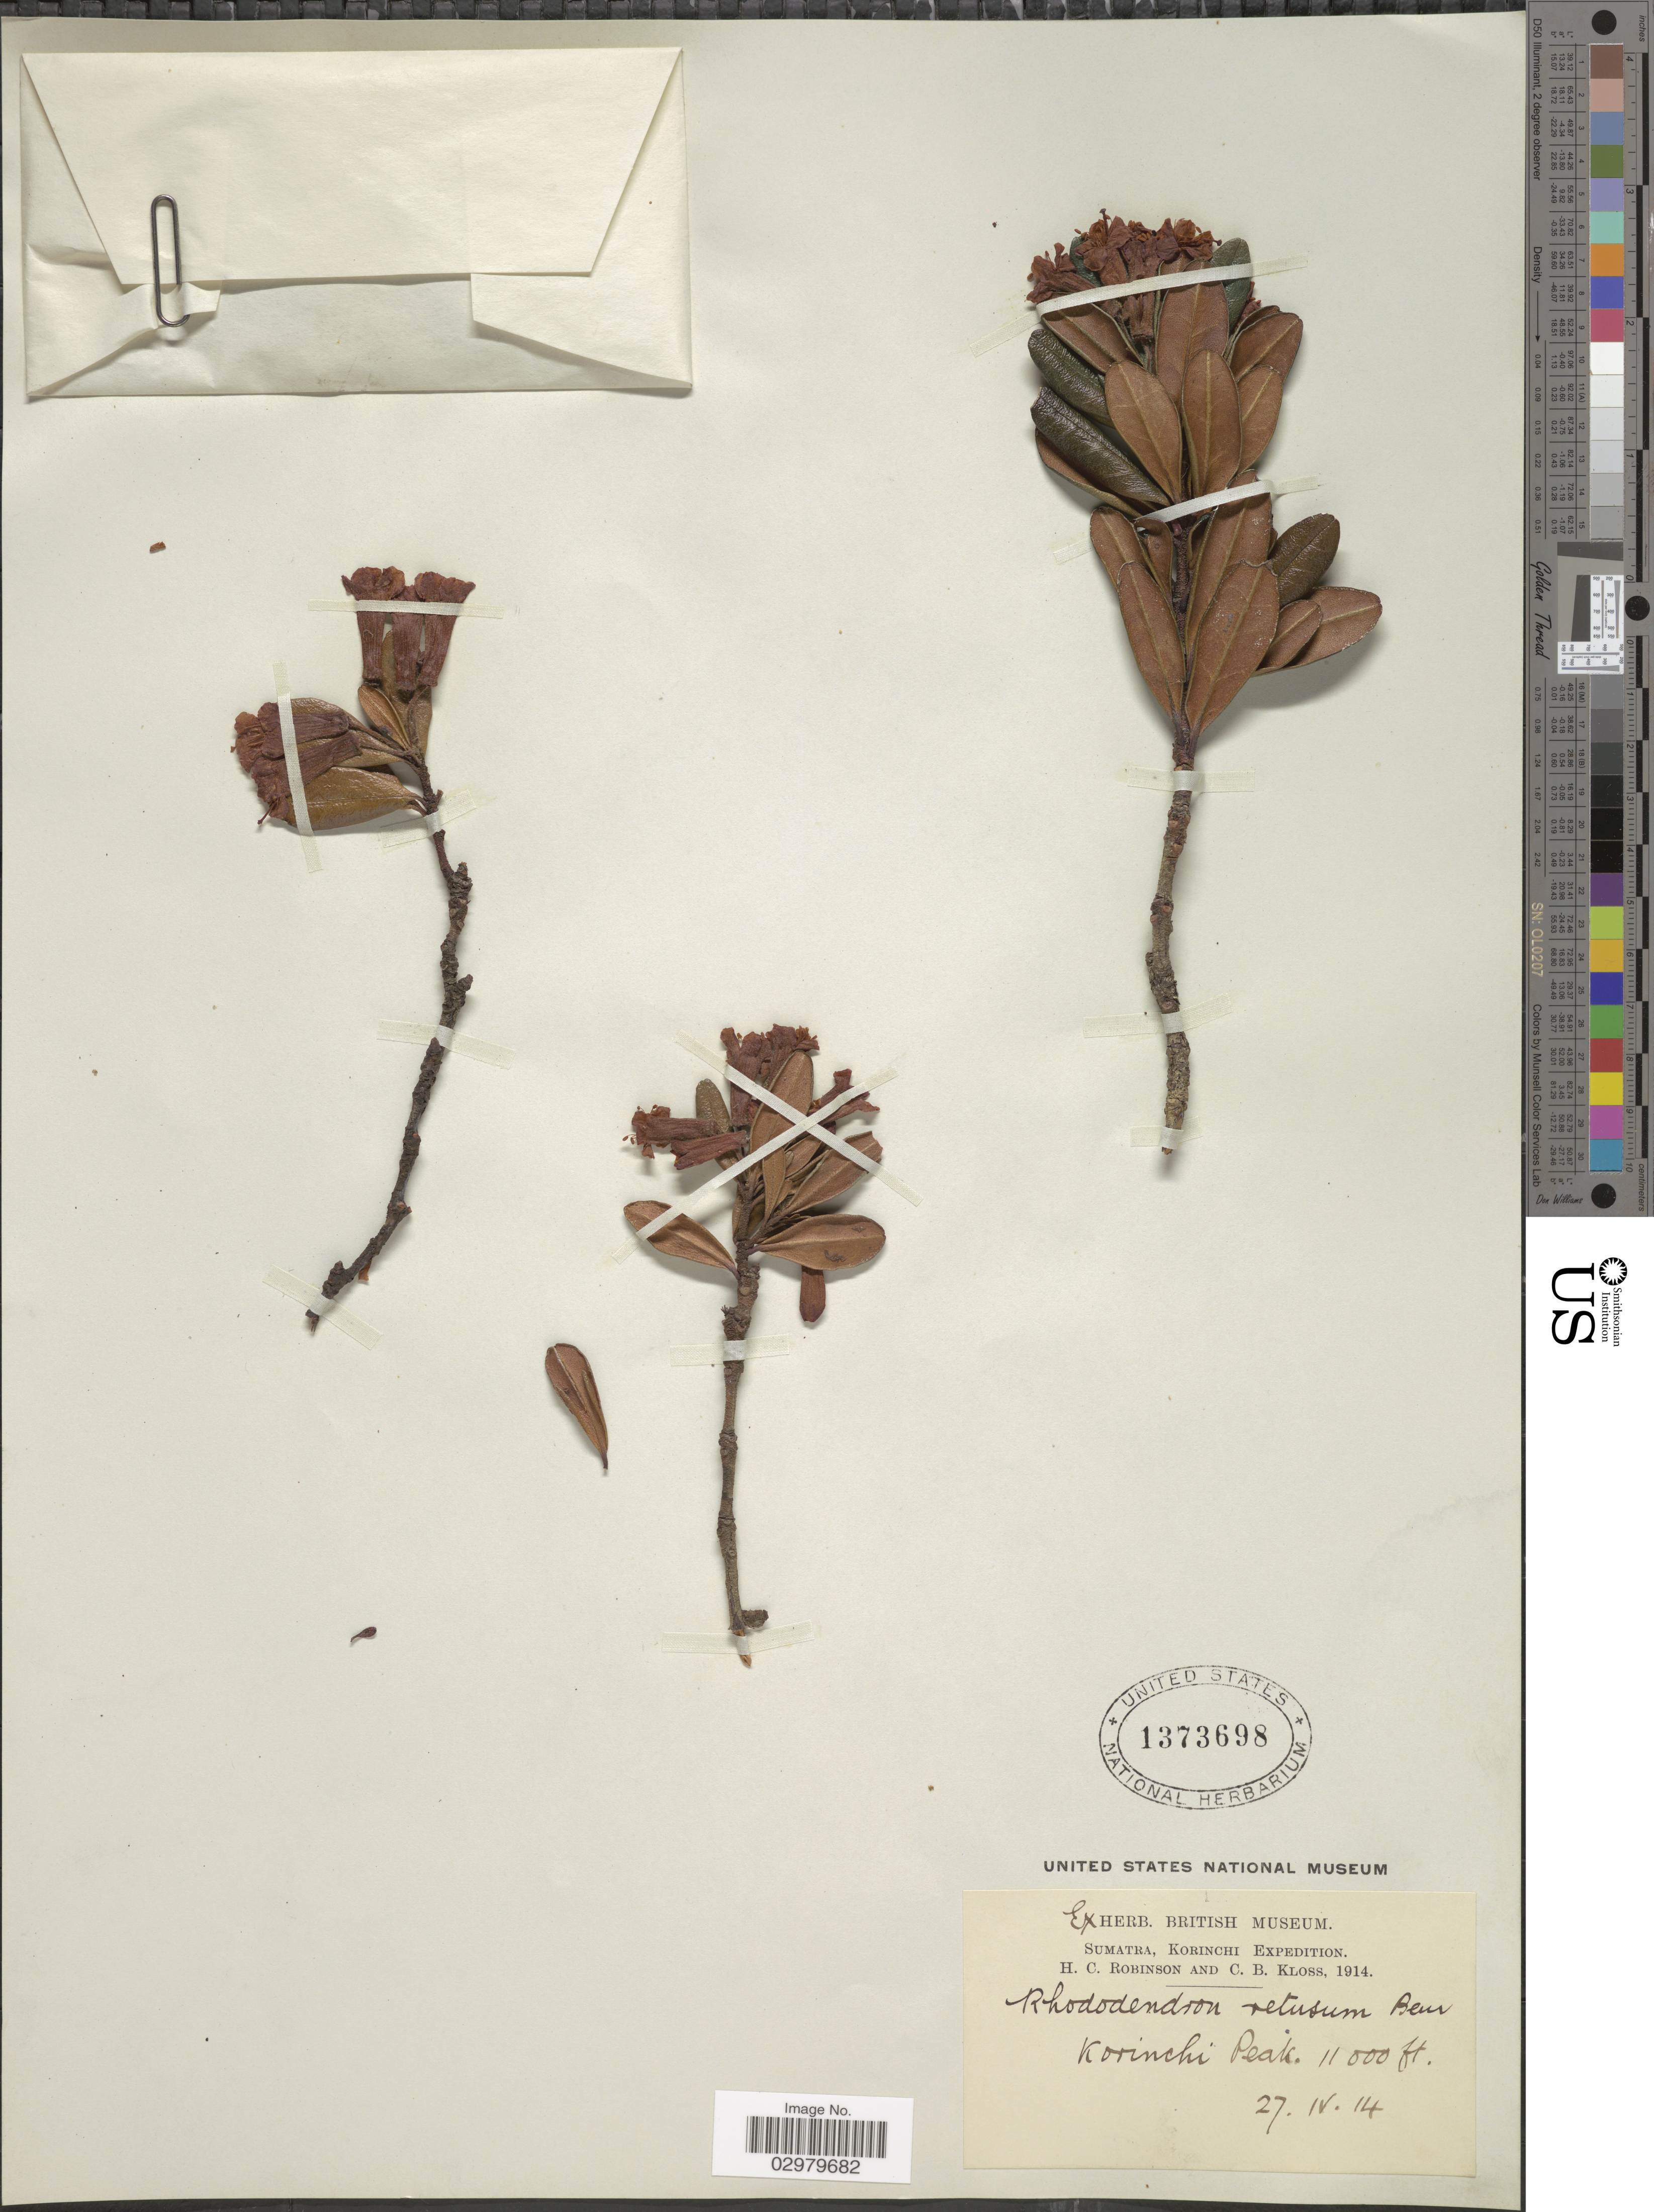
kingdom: Plantae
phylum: Tracheophyta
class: Magnoliopsida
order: Ericales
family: Ericaceae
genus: Rhododendron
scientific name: Rhododendron retusum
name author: (Blume) Benn.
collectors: H. C. Robinson & C. Kloss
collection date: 1914-04-27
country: Indonesia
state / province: Sumatra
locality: Korinchi Peak.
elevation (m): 3353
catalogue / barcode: US 1373698